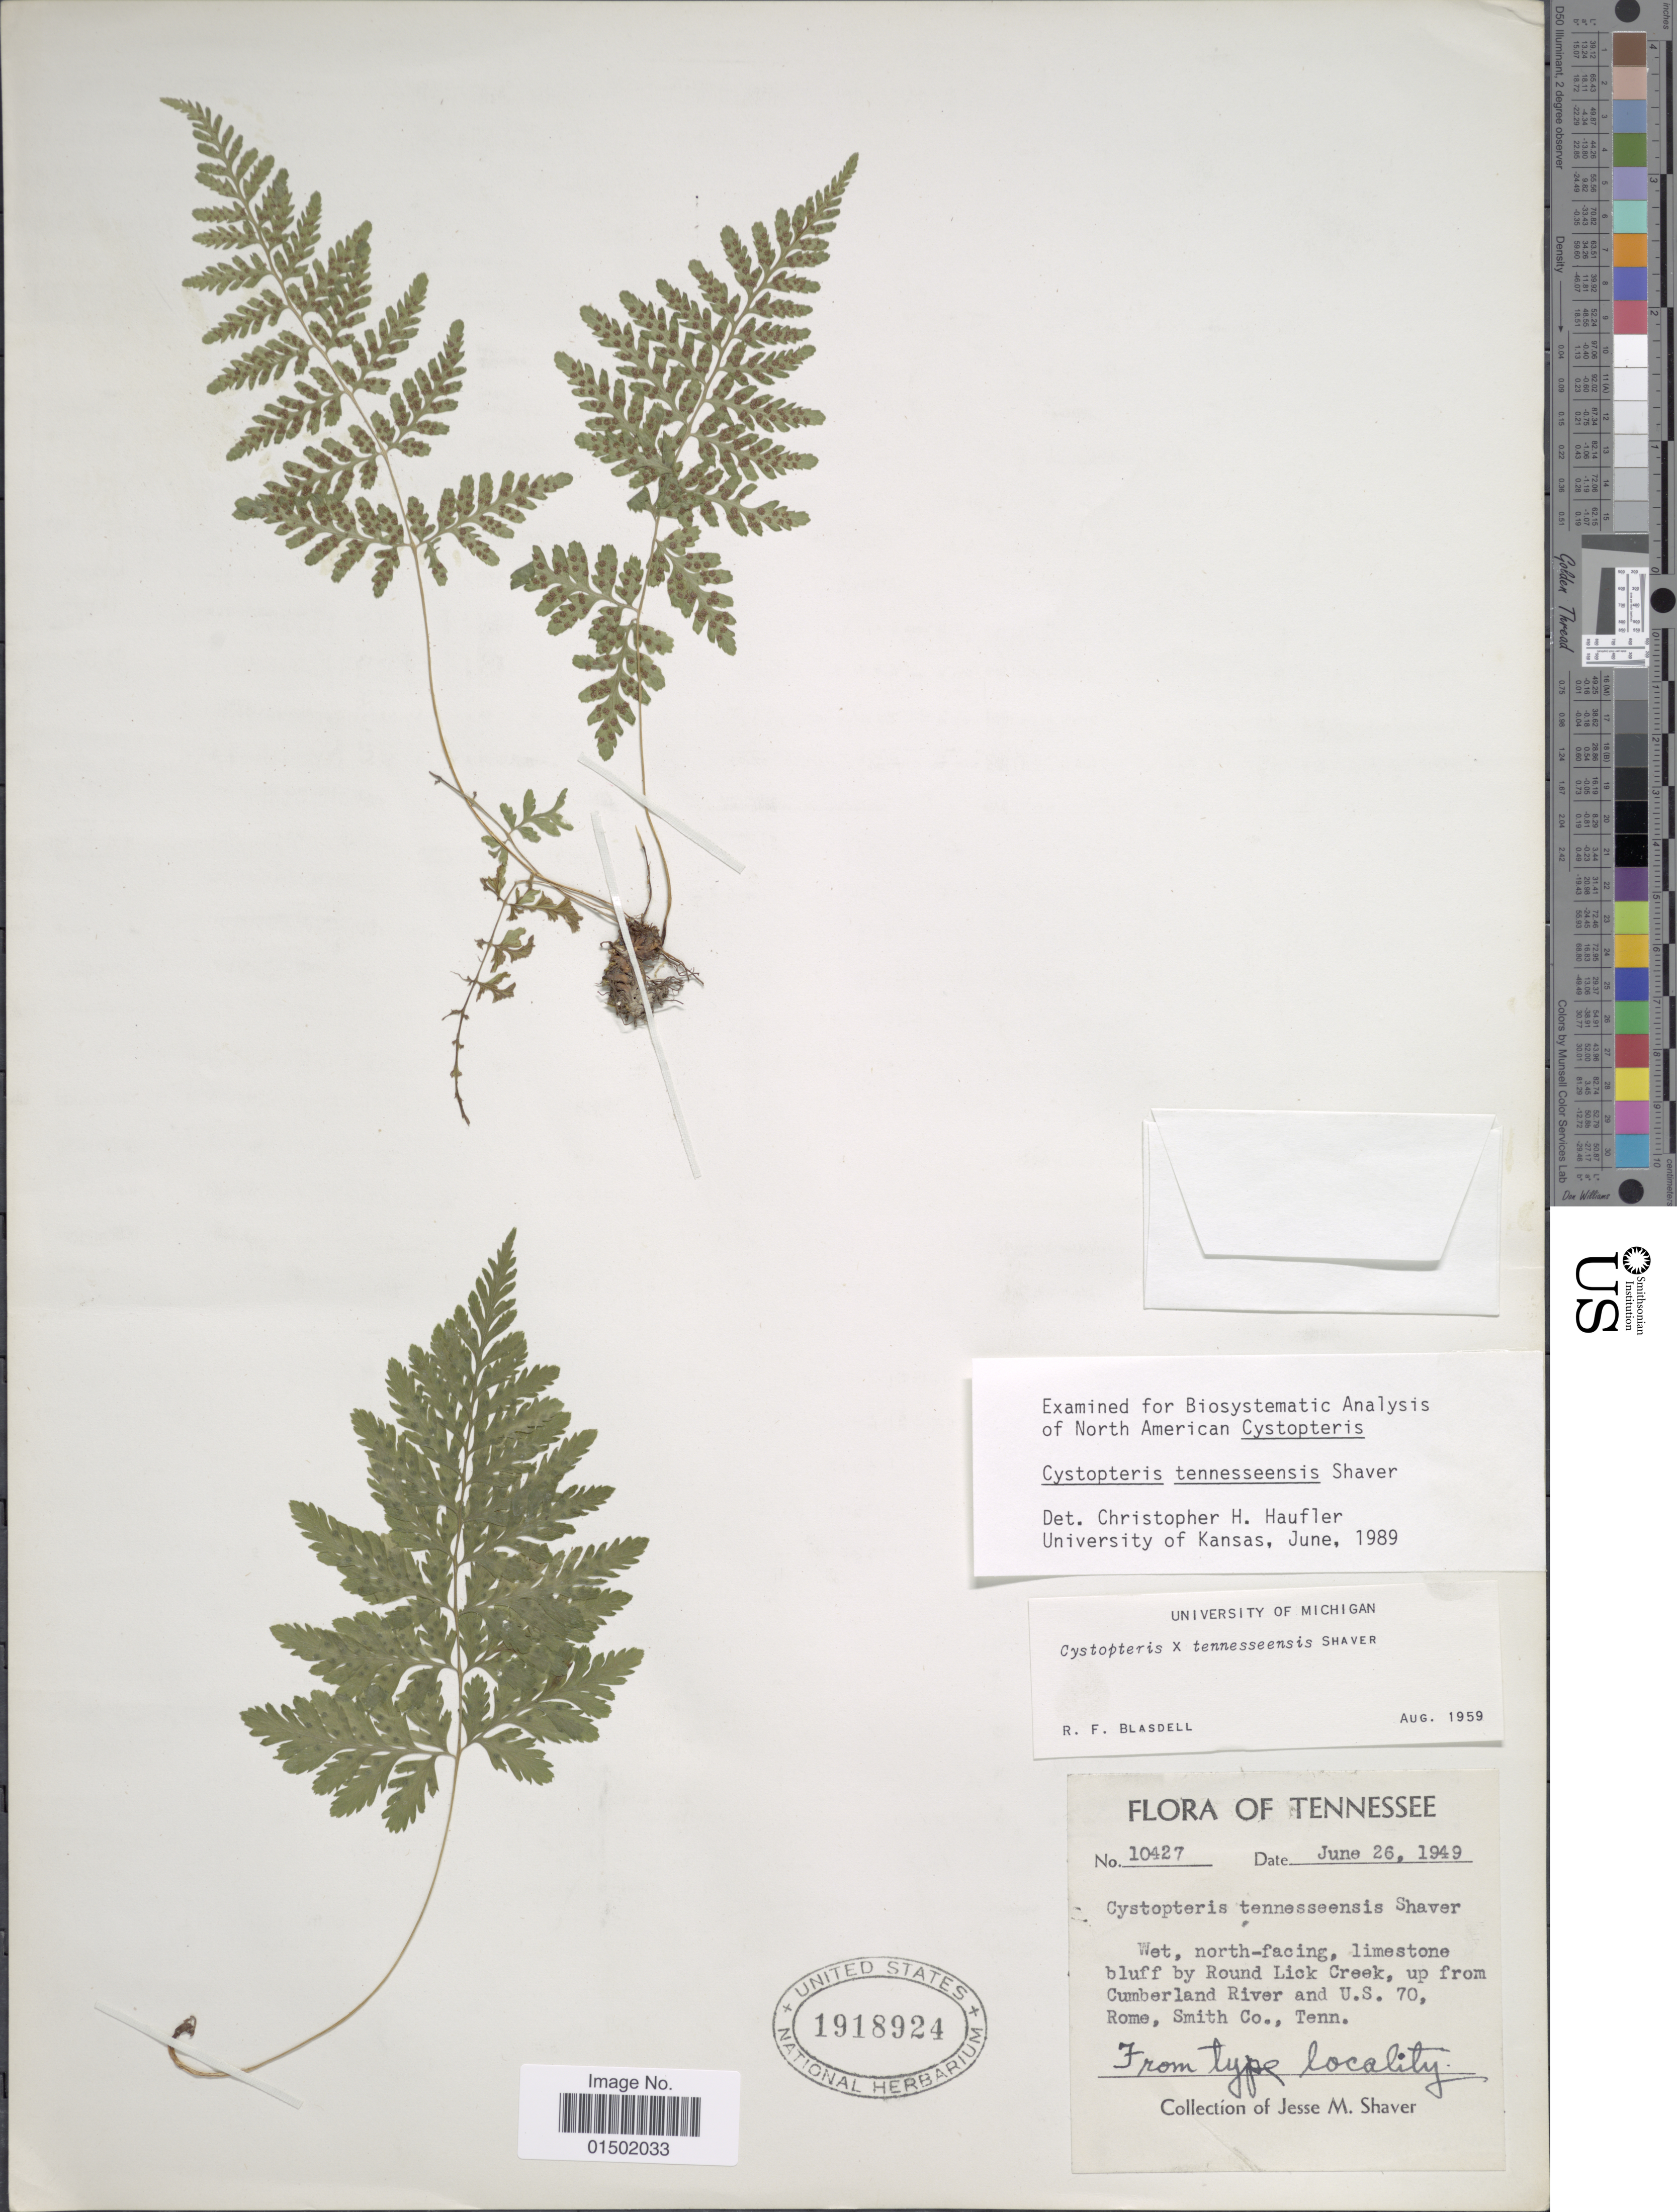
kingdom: Plantae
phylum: Tracheophyta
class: Polypodiopsida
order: Polypodiales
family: Cystopteridaceae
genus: Cystopteris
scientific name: Cystopteris tennesseensis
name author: Shaver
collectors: J. Shaver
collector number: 10427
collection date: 1949-06-26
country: United States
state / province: Tennessee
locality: Wet, north-facing, limestone bluff by Round Lick Creek, up from Cumberland River and U.S. 70, Rome, Smith Co.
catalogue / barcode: US 1918924